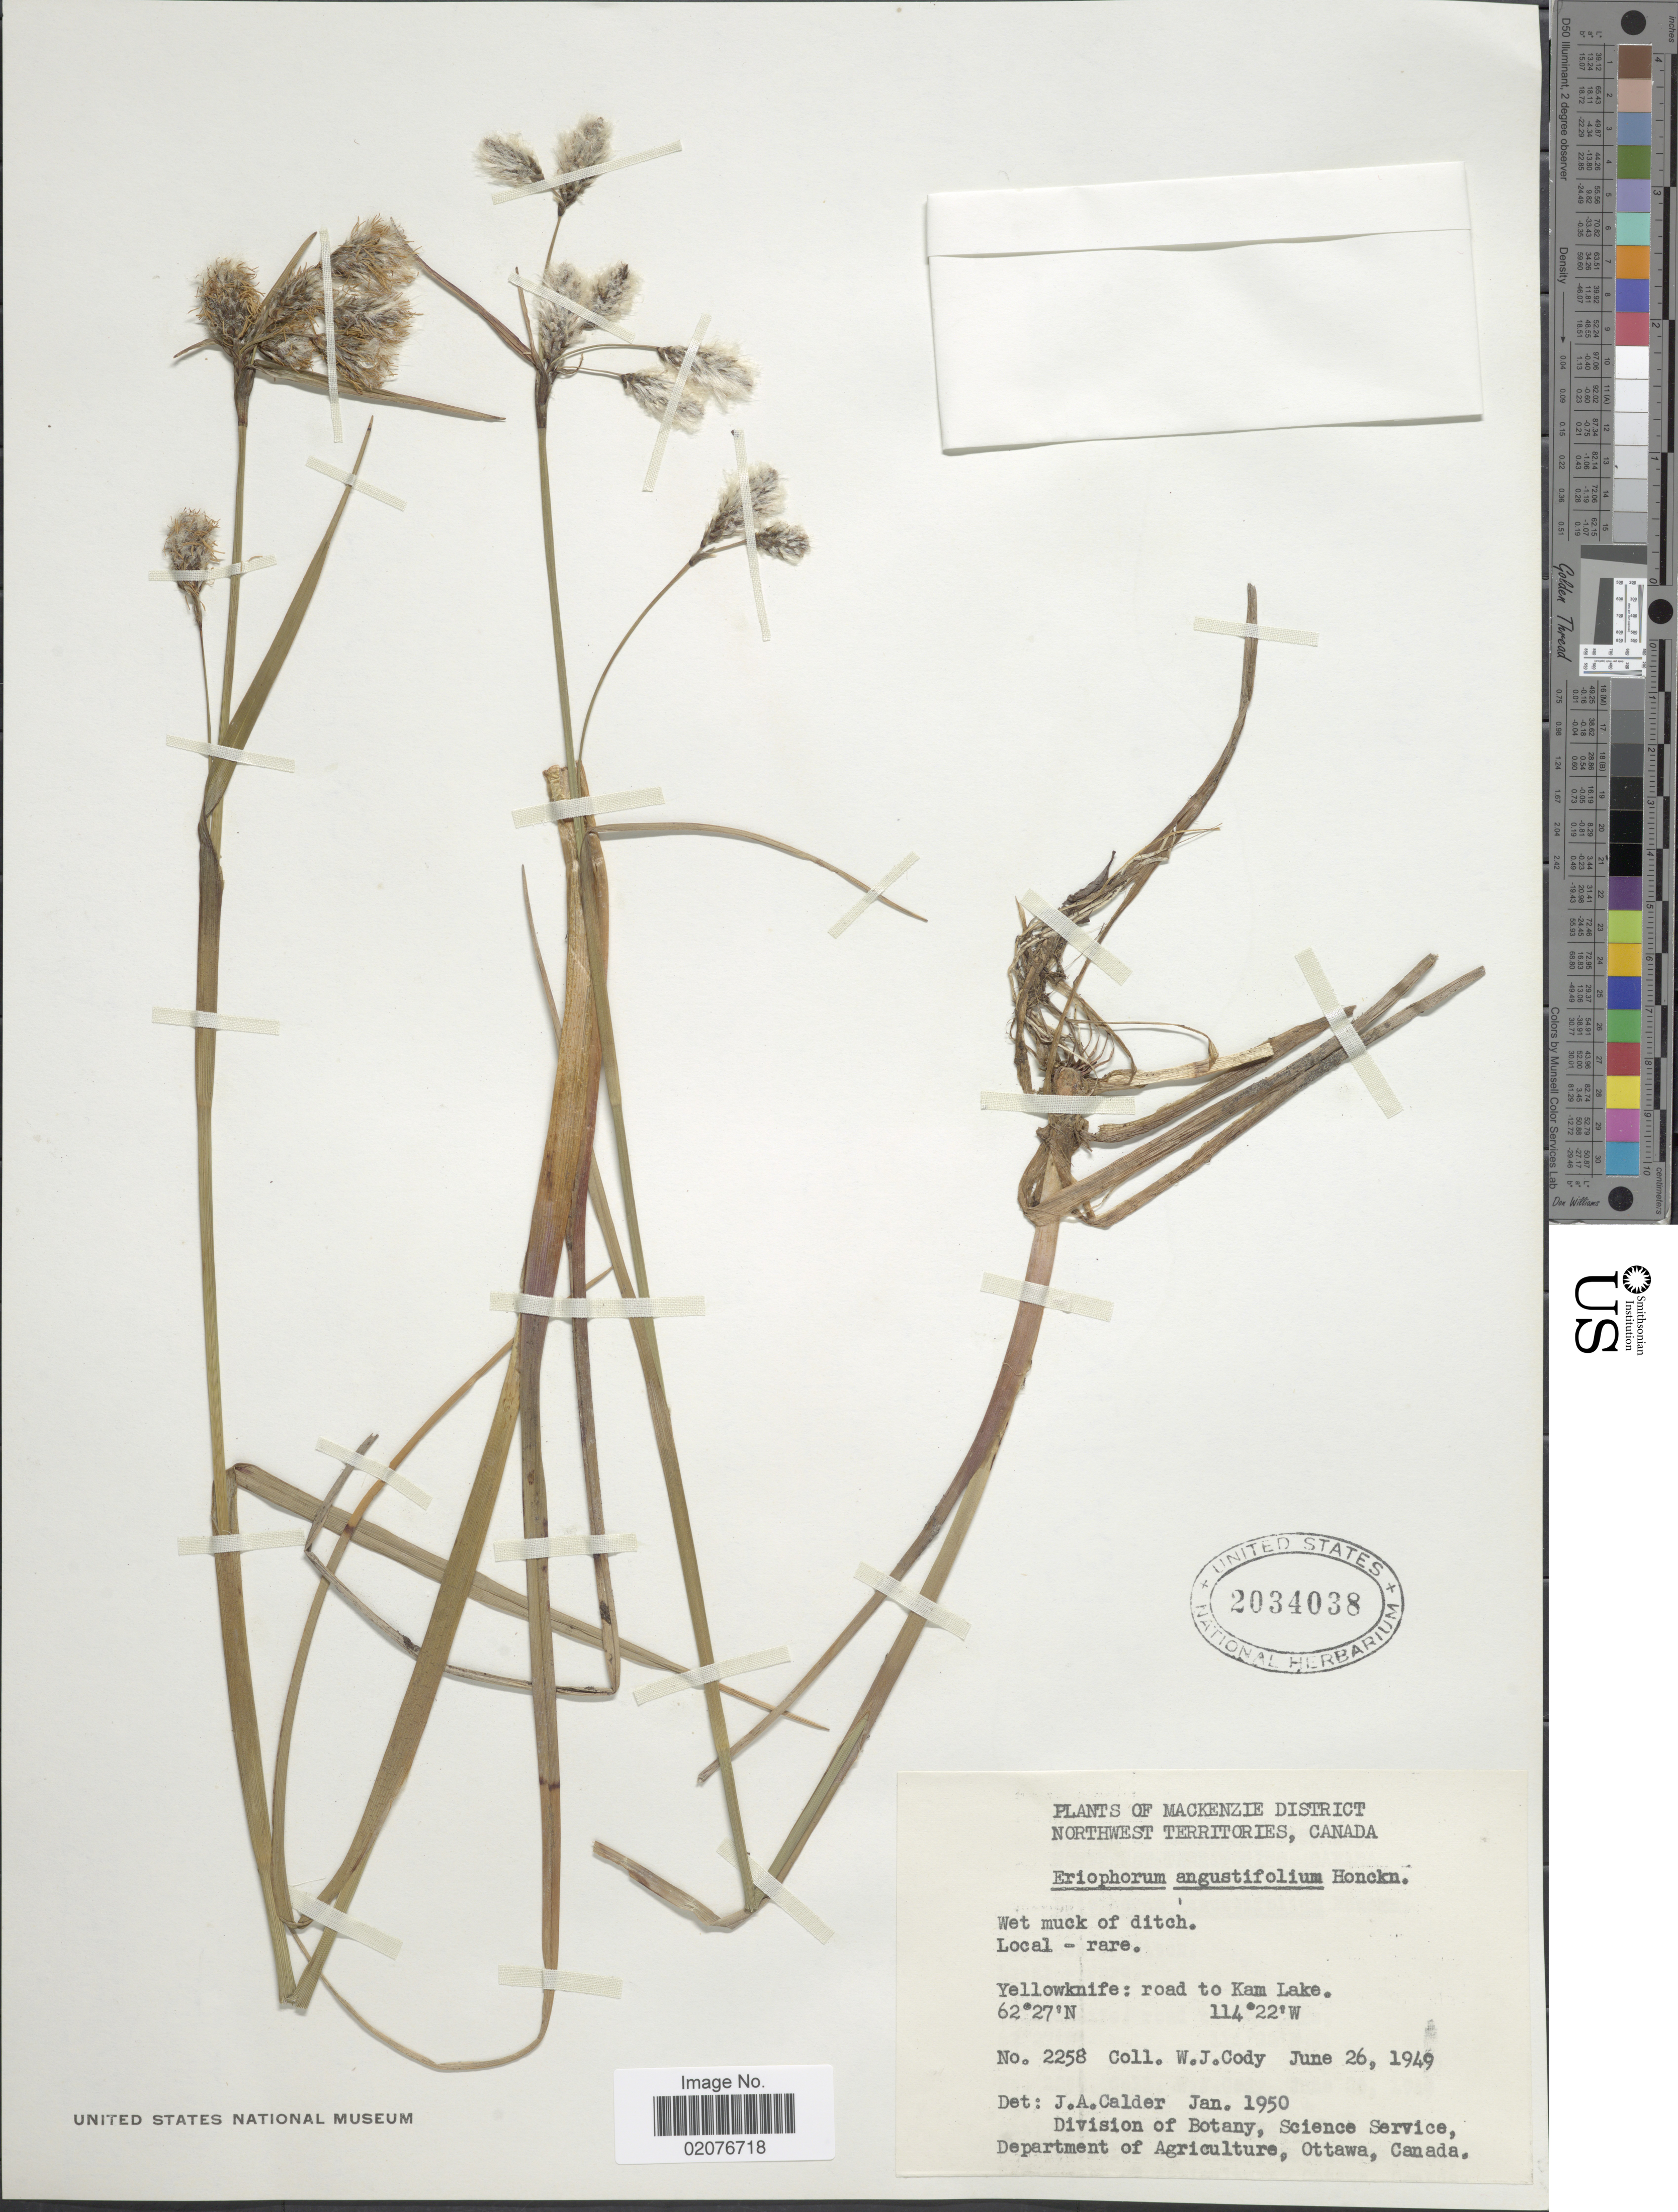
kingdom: Plantae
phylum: Tracheophyta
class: Liliopsida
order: Poales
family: Cyperaceae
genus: Eriophorum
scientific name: Eriophorum angustifolium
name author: Honck.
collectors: W. Cody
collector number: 2258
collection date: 1949-06-26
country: Canada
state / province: Northwest Territories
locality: Mackenzie District Northwest Territories, Yellowknife: road to Kam Lake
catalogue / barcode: US 2034038